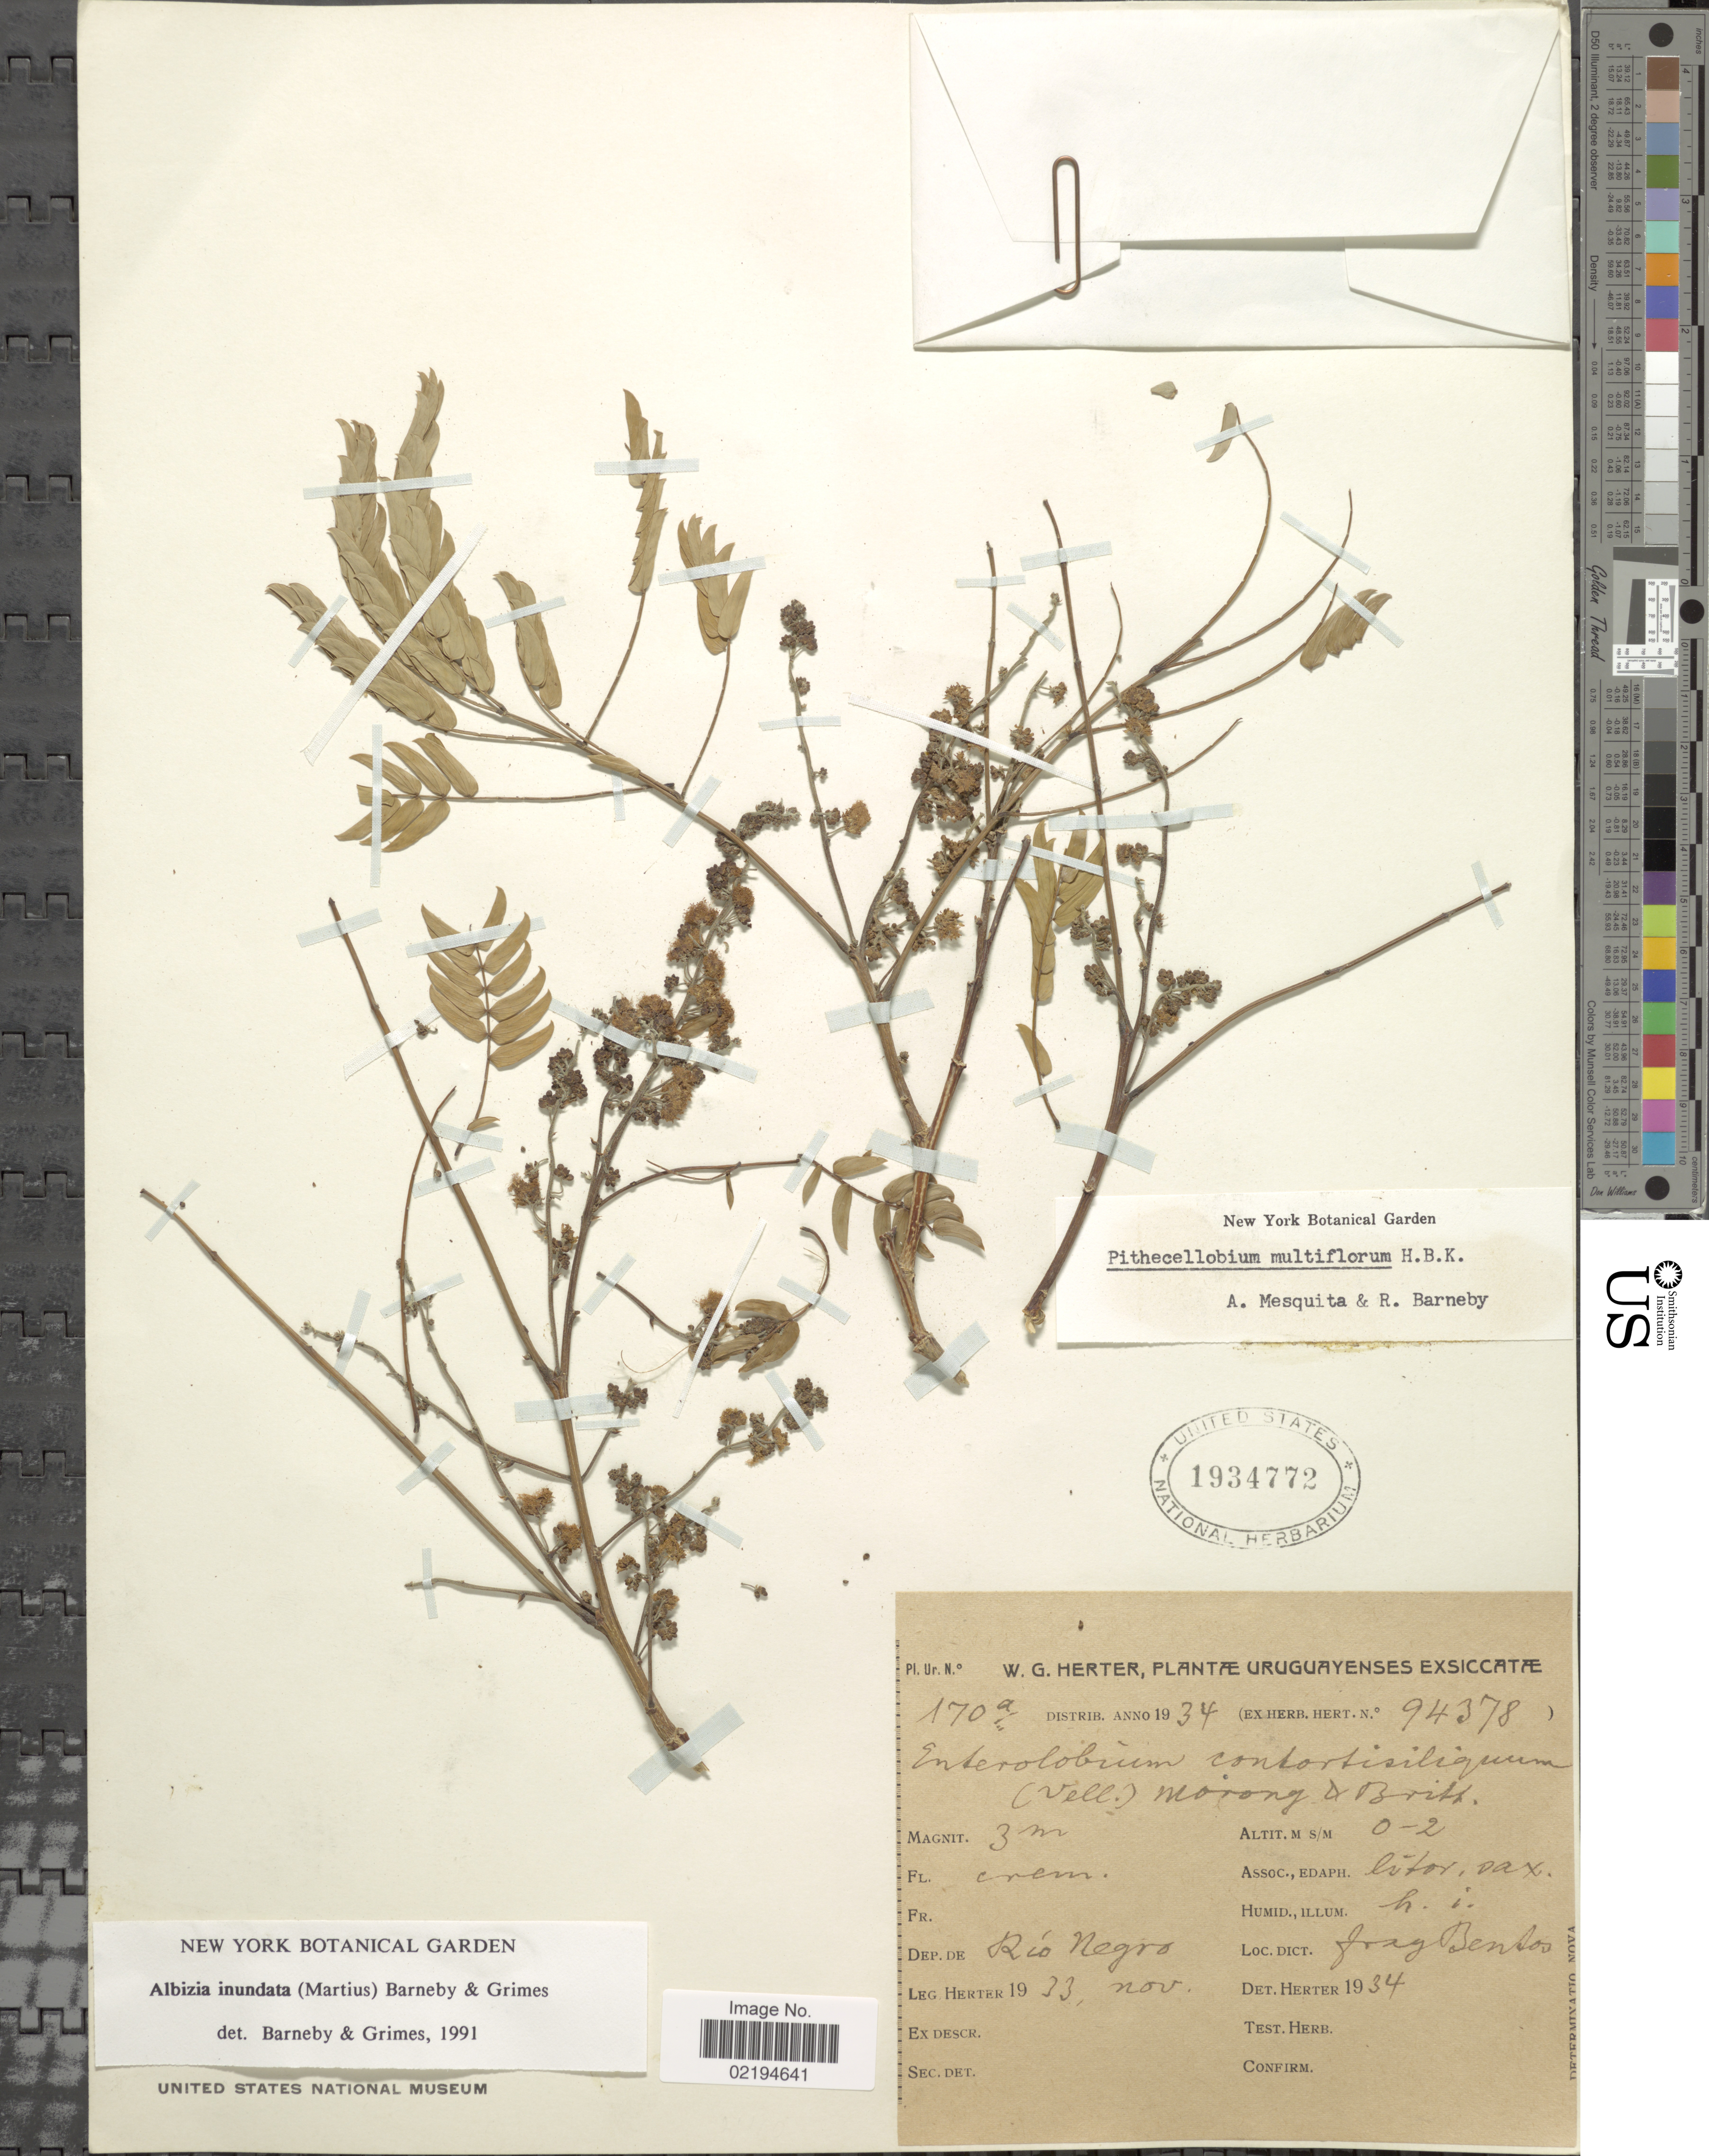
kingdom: Plantae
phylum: Tracheophyta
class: Magnoliopsida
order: Fabales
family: Fabaceae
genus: Pseudalbizzia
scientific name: Pseudalbizzia inundata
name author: (Mart.) Koenen & Duno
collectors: W. G. Herter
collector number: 170a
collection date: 1933-11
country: Uruguay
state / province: Rio Negro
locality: Fray Bentos.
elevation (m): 0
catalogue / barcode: US 1934772